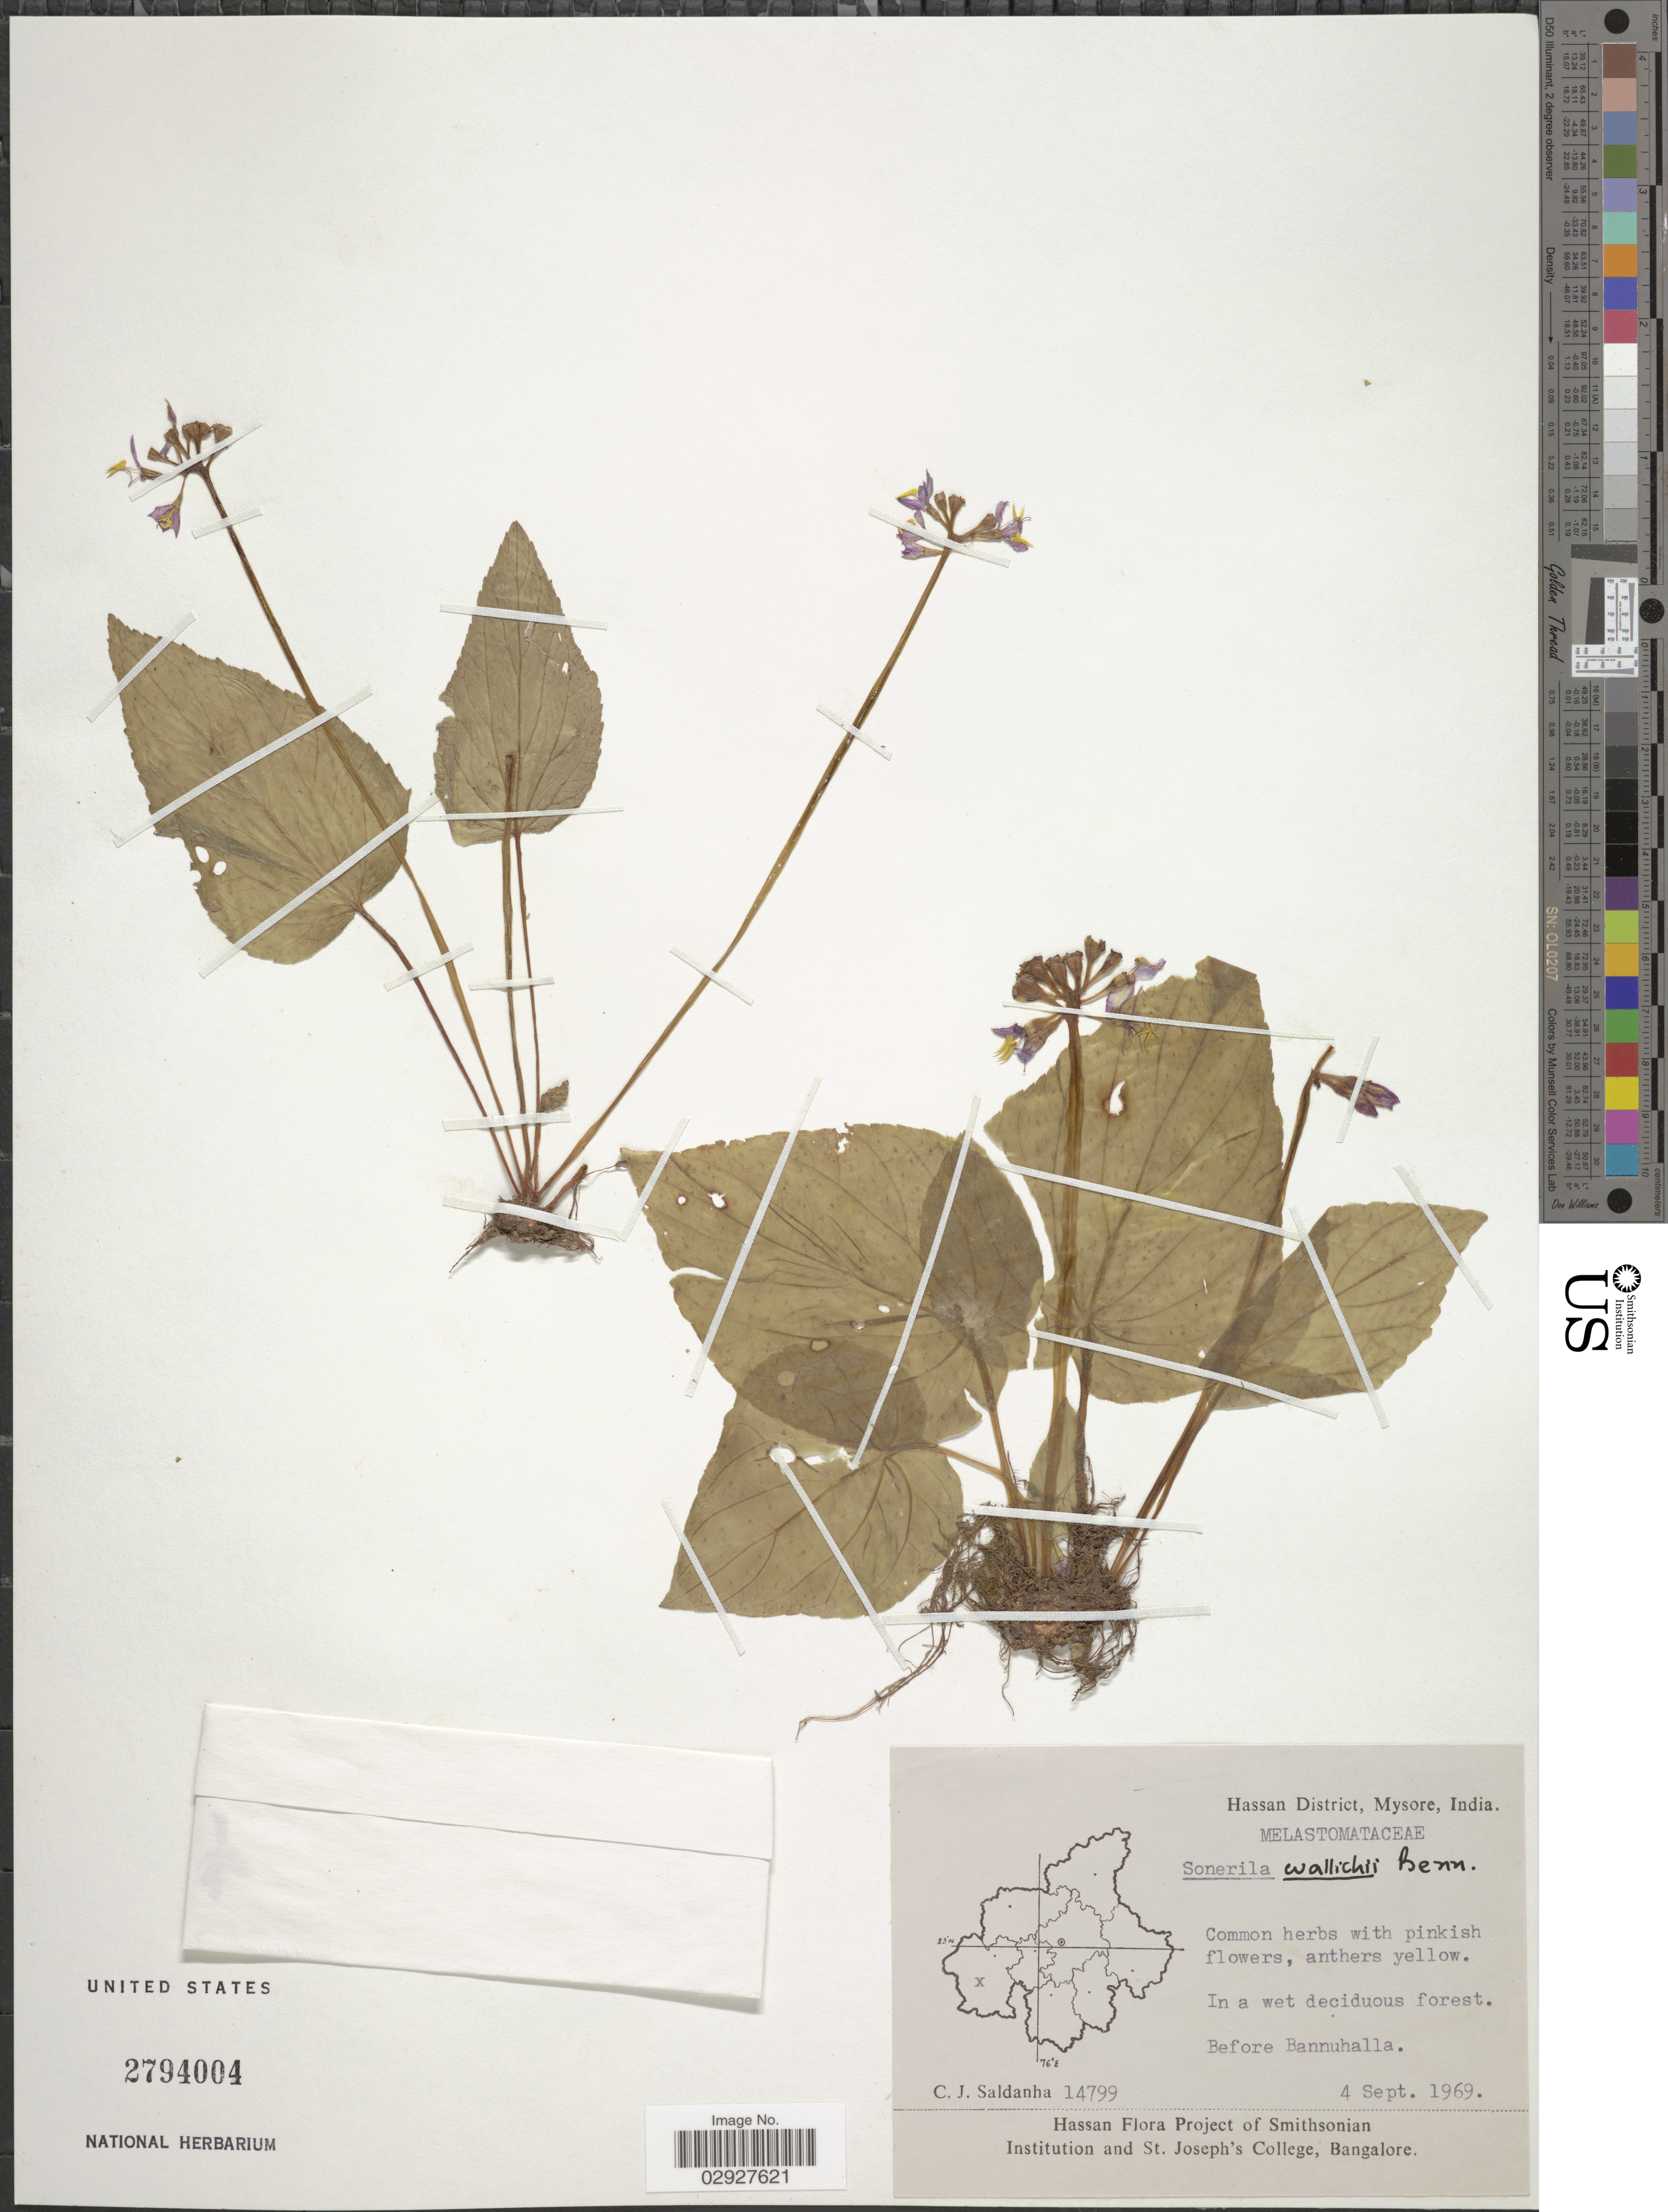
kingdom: Plantae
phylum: Tracheophyta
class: Magnoliopsida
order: Myrtales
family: Melastomataceae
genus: Sonerila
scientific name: Sonerila wallichii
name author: Benn.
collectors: C. J. Saldanha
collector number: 14799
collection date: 1969-09-04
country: India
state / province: Karnataka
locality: Hassan District, Mysore. Before Bannuhalla.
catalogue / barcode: US 2794004